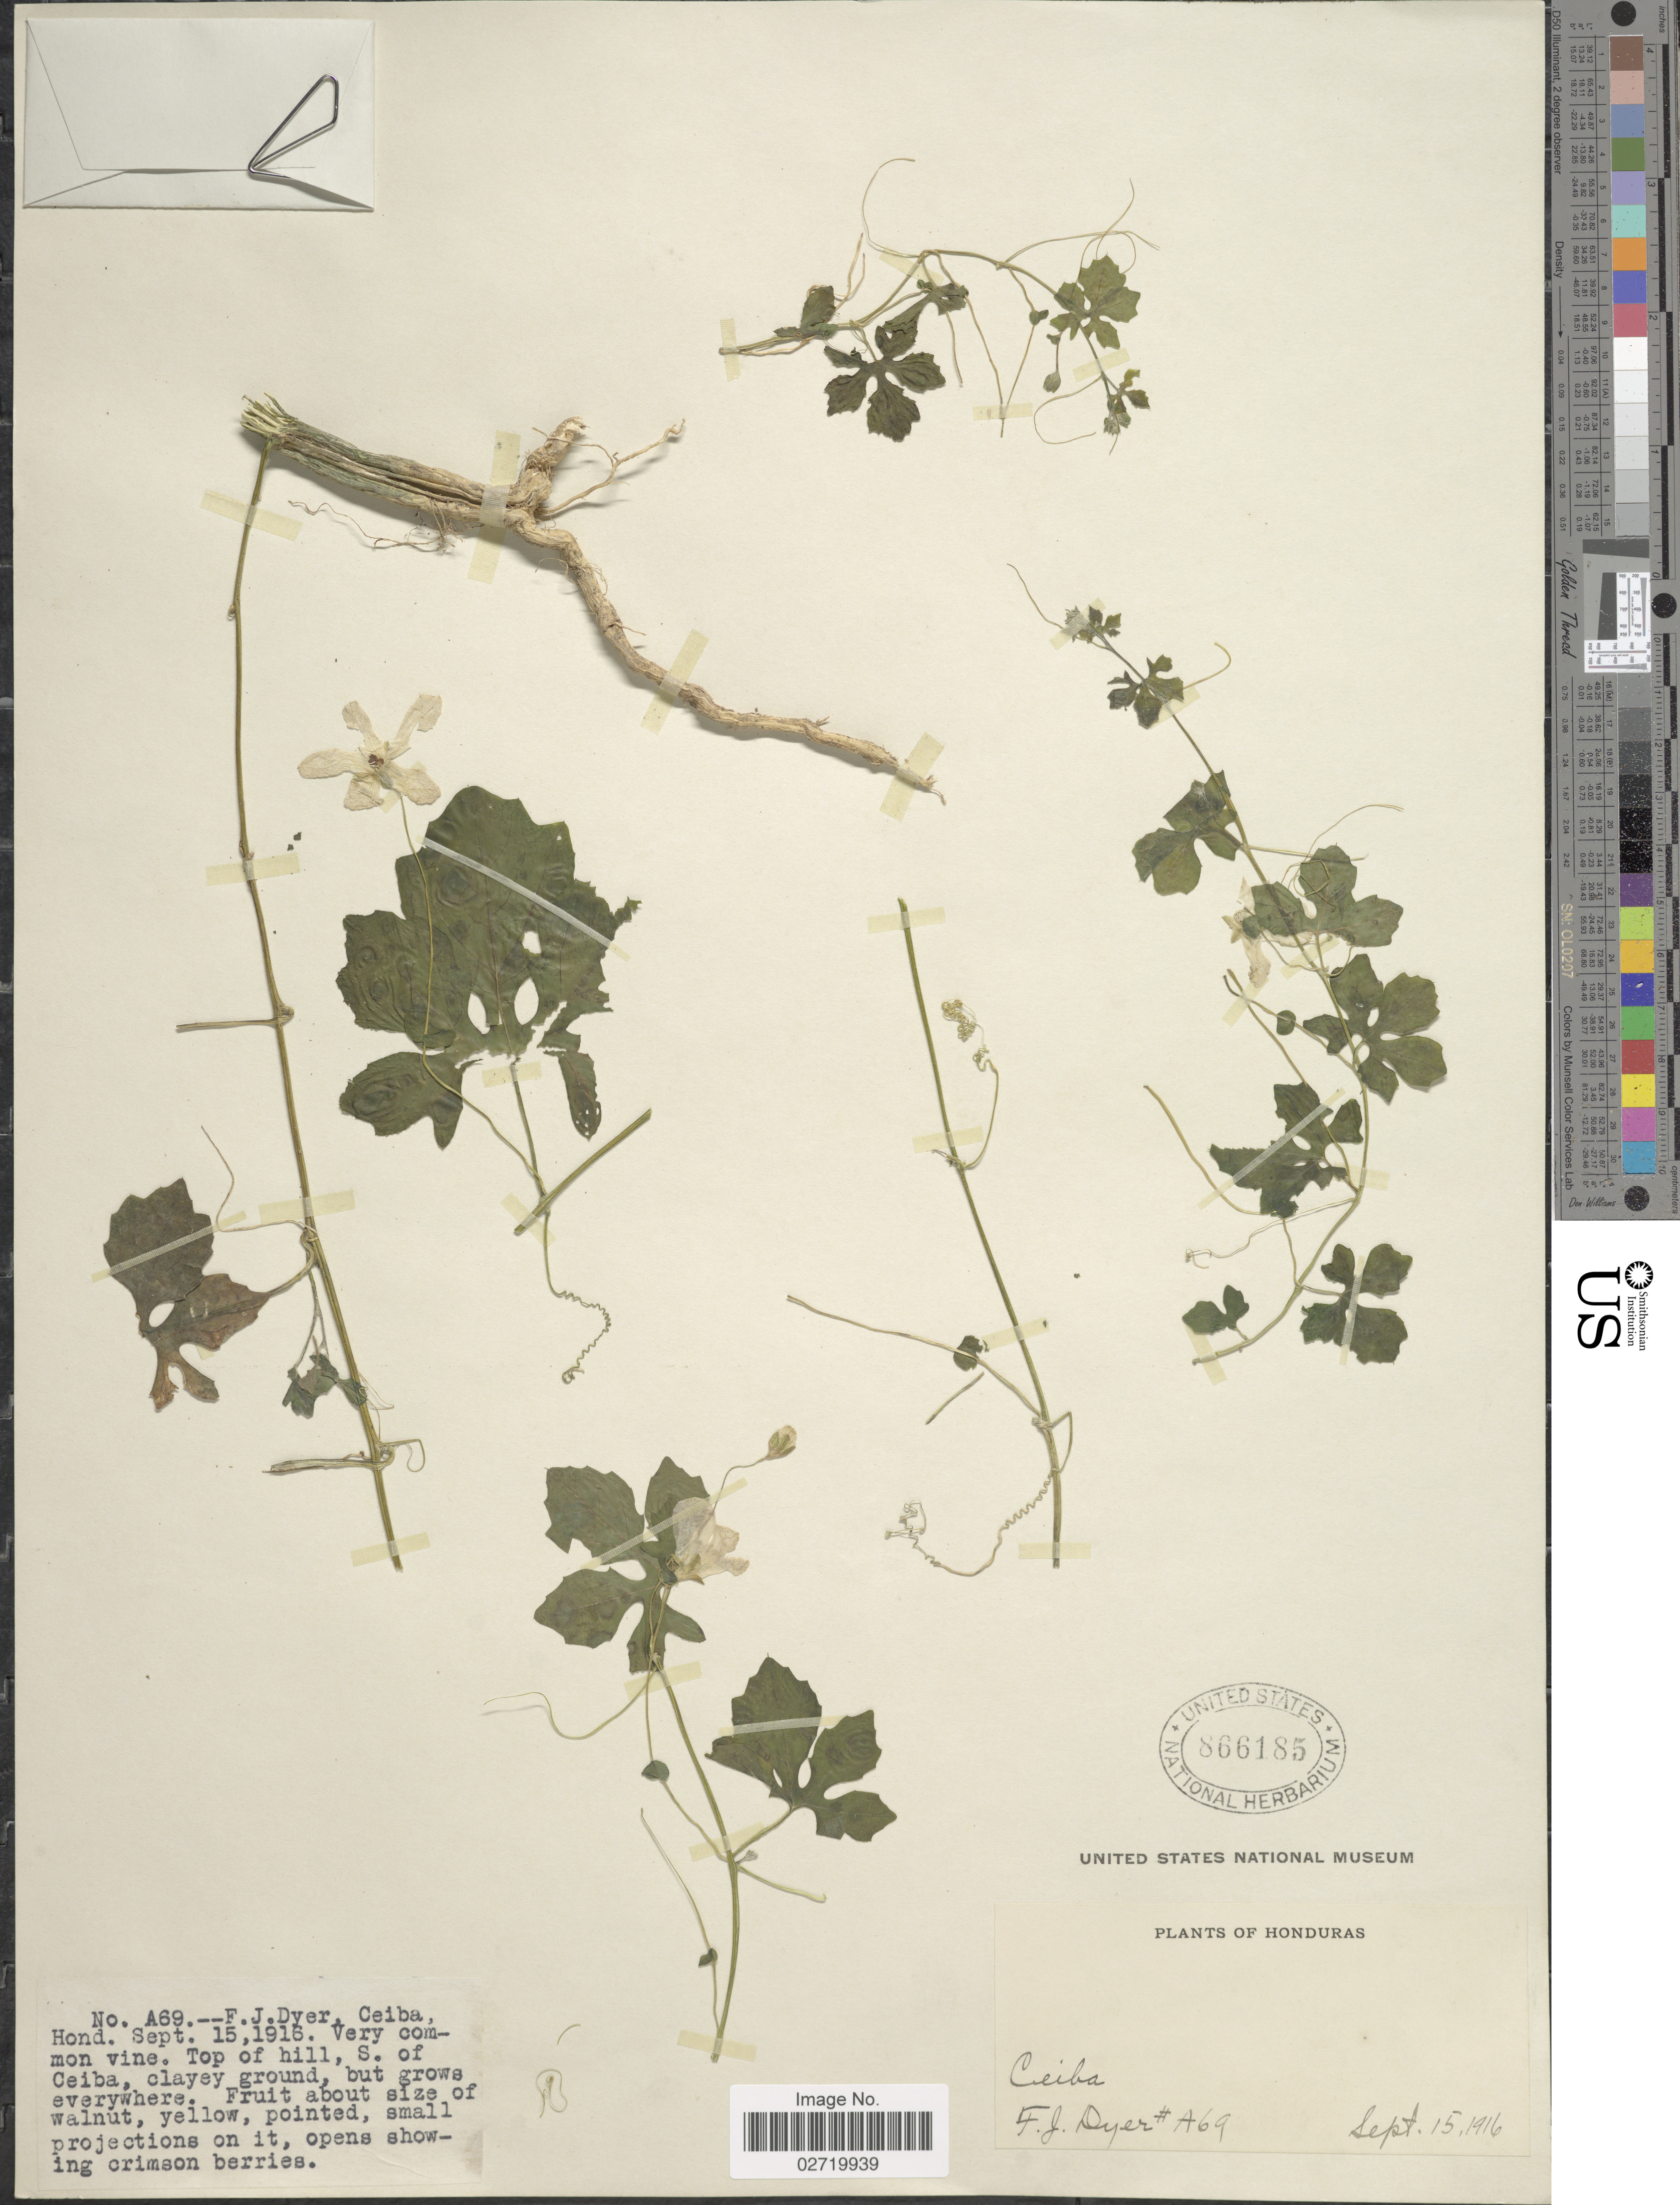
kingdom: Plantae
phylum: Tracheophyta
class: Magnoliopsida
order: Cucurbitales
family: Cucurbitaceae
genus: Momordica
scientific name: Momordica charantia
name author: L.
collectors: F. J. Dyer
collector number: A69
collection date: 1916-09-15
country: Honduras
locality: Ceiba. Top of hill S of Ceiba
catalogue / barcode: US 866185